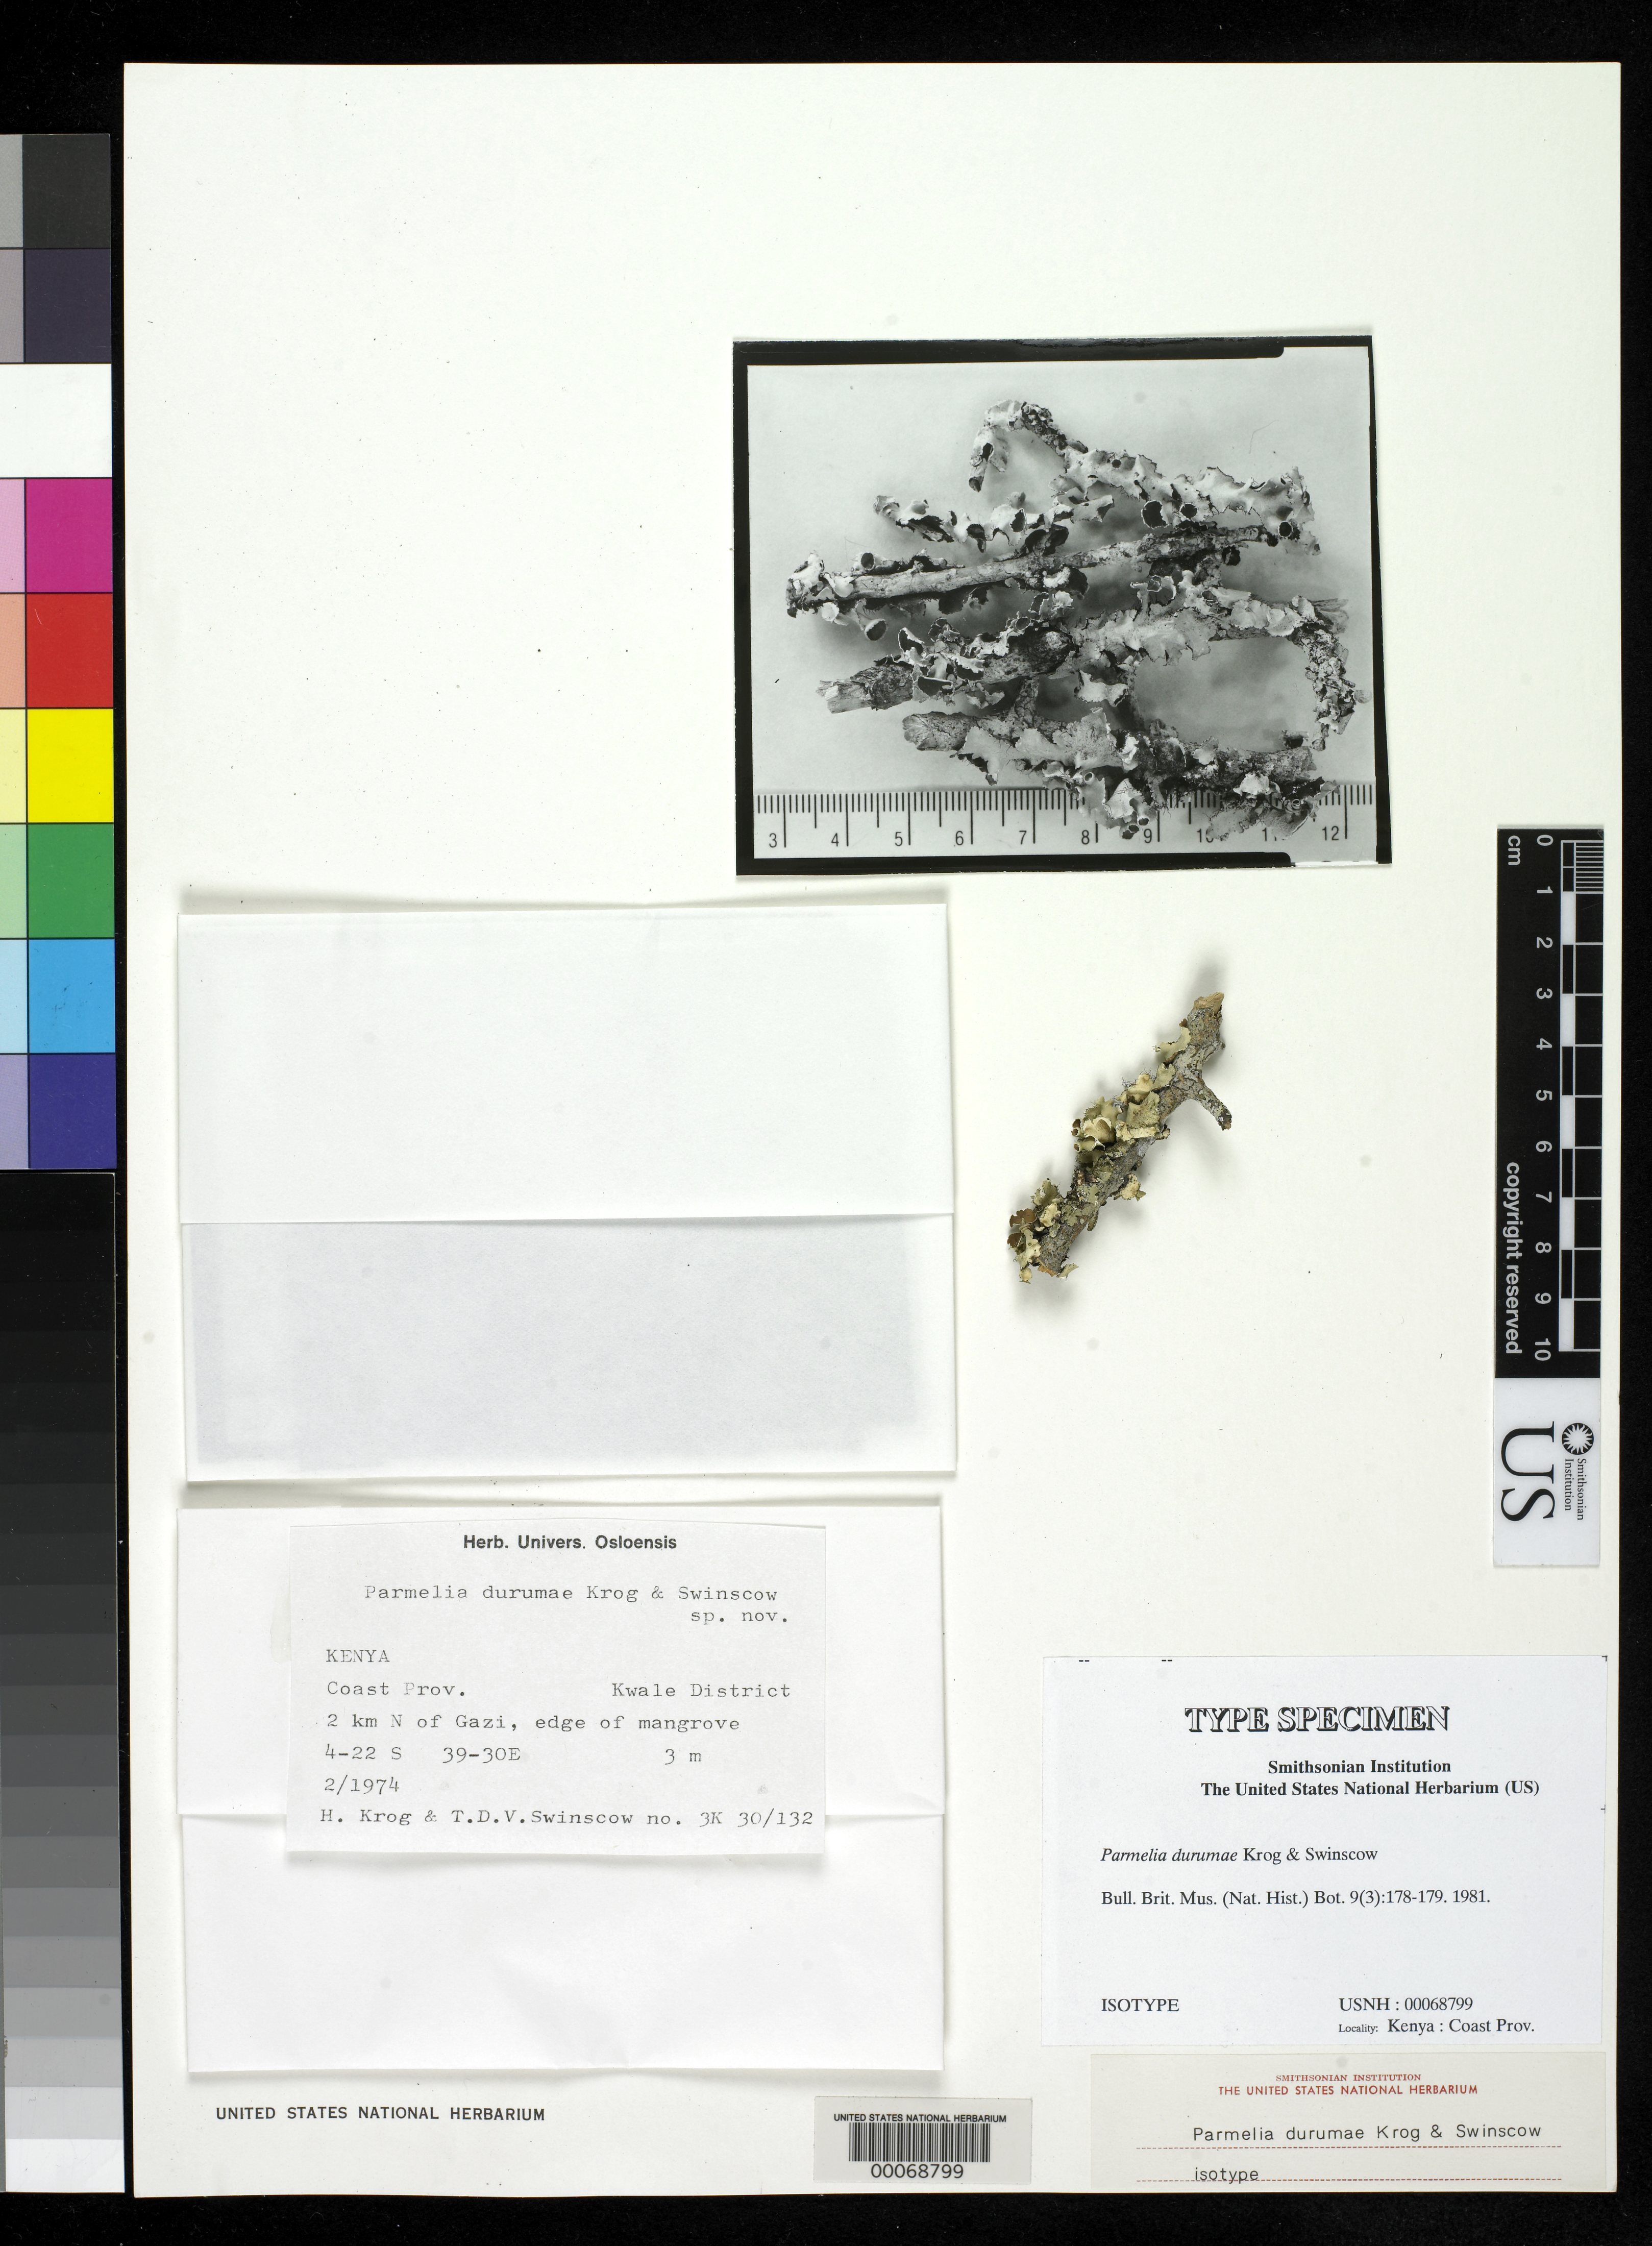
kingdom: Fungi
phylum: Ascomycota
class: Lecanoromycetes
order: Lecanorales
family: Parmeliaceae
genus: Parmelia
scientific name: Parmelia durumae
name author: Krog & Swinscow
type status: Isotype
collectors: H. Krog & T. D. V. Swinscow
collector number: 3k30/132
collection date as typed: Feb 1974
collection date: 1974-02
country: Kenya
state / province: Kwale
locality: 2 km above Gazi.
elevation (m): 3